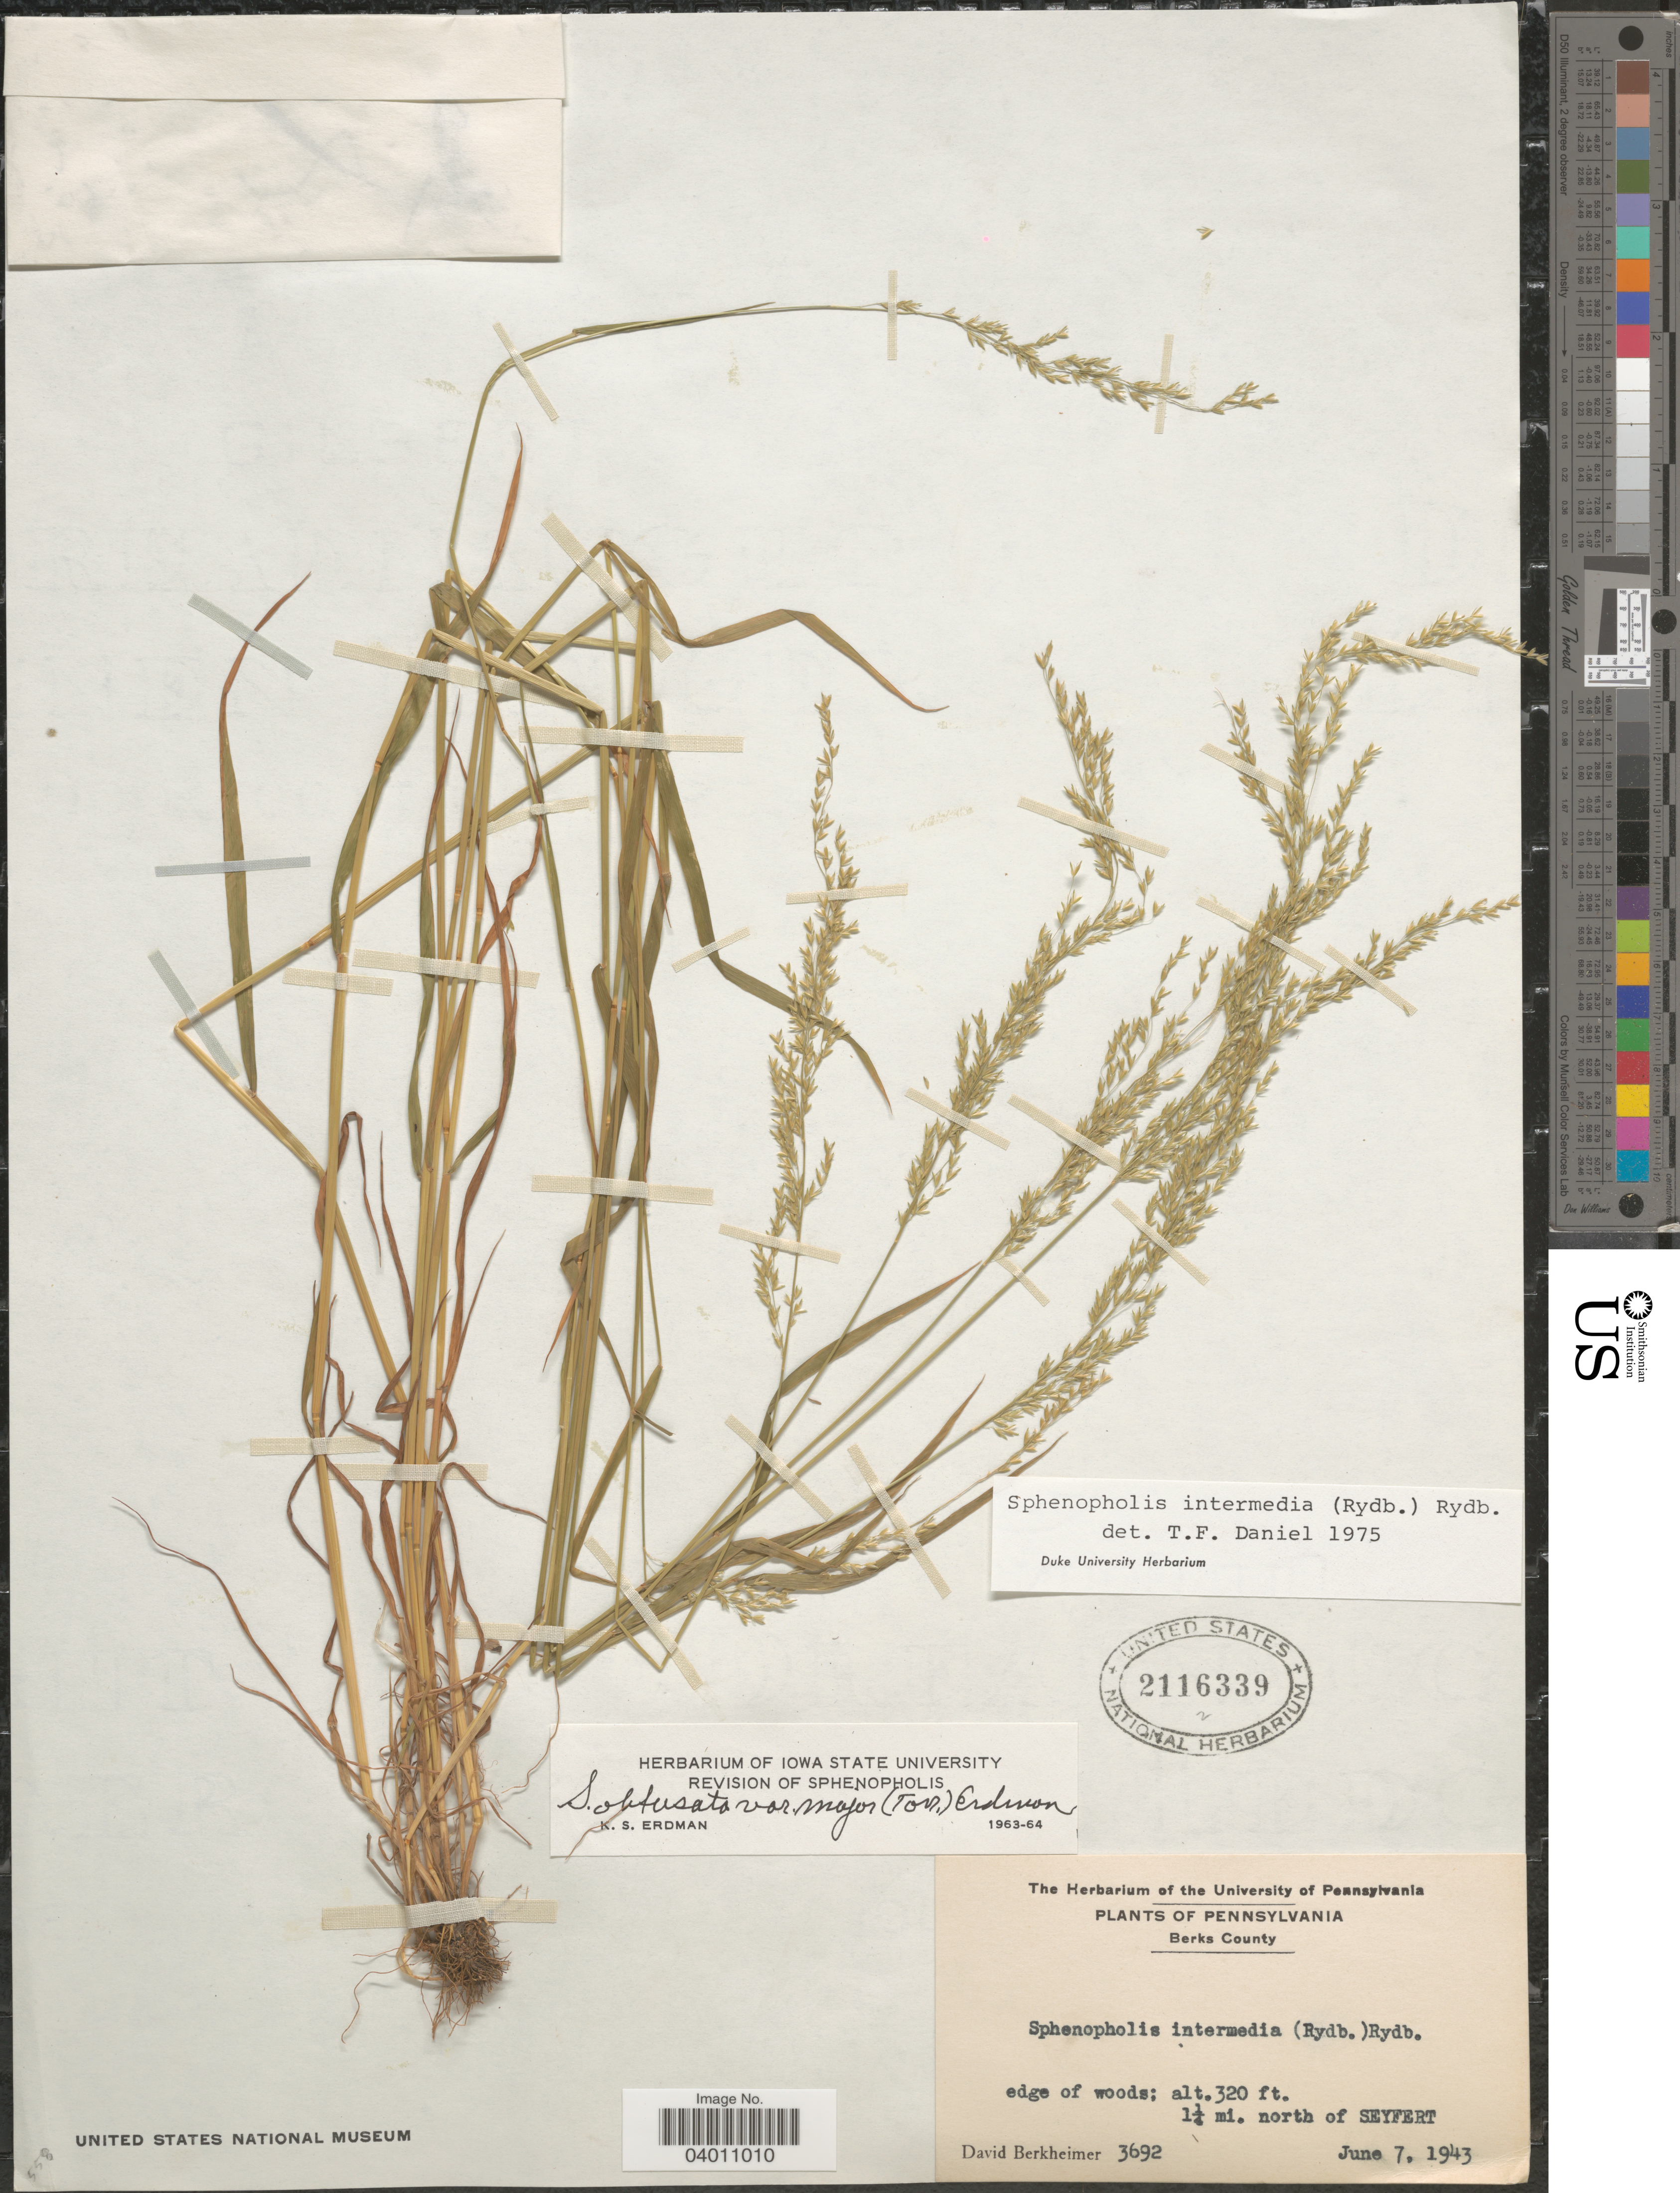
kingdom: Plantae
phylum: Tracheophyta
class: Liliopsida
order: Poales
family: Poaceae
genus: Sphenopholis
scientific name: Sphenopholis intermedia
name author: (Rydb.) Rydb.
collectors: D. Berkheimer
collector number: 3692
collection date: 1943-06-07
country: United States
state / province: Pennsylvania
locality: Berks County. 1¼ mi. north of Seyfert.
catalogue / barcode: US 2116339